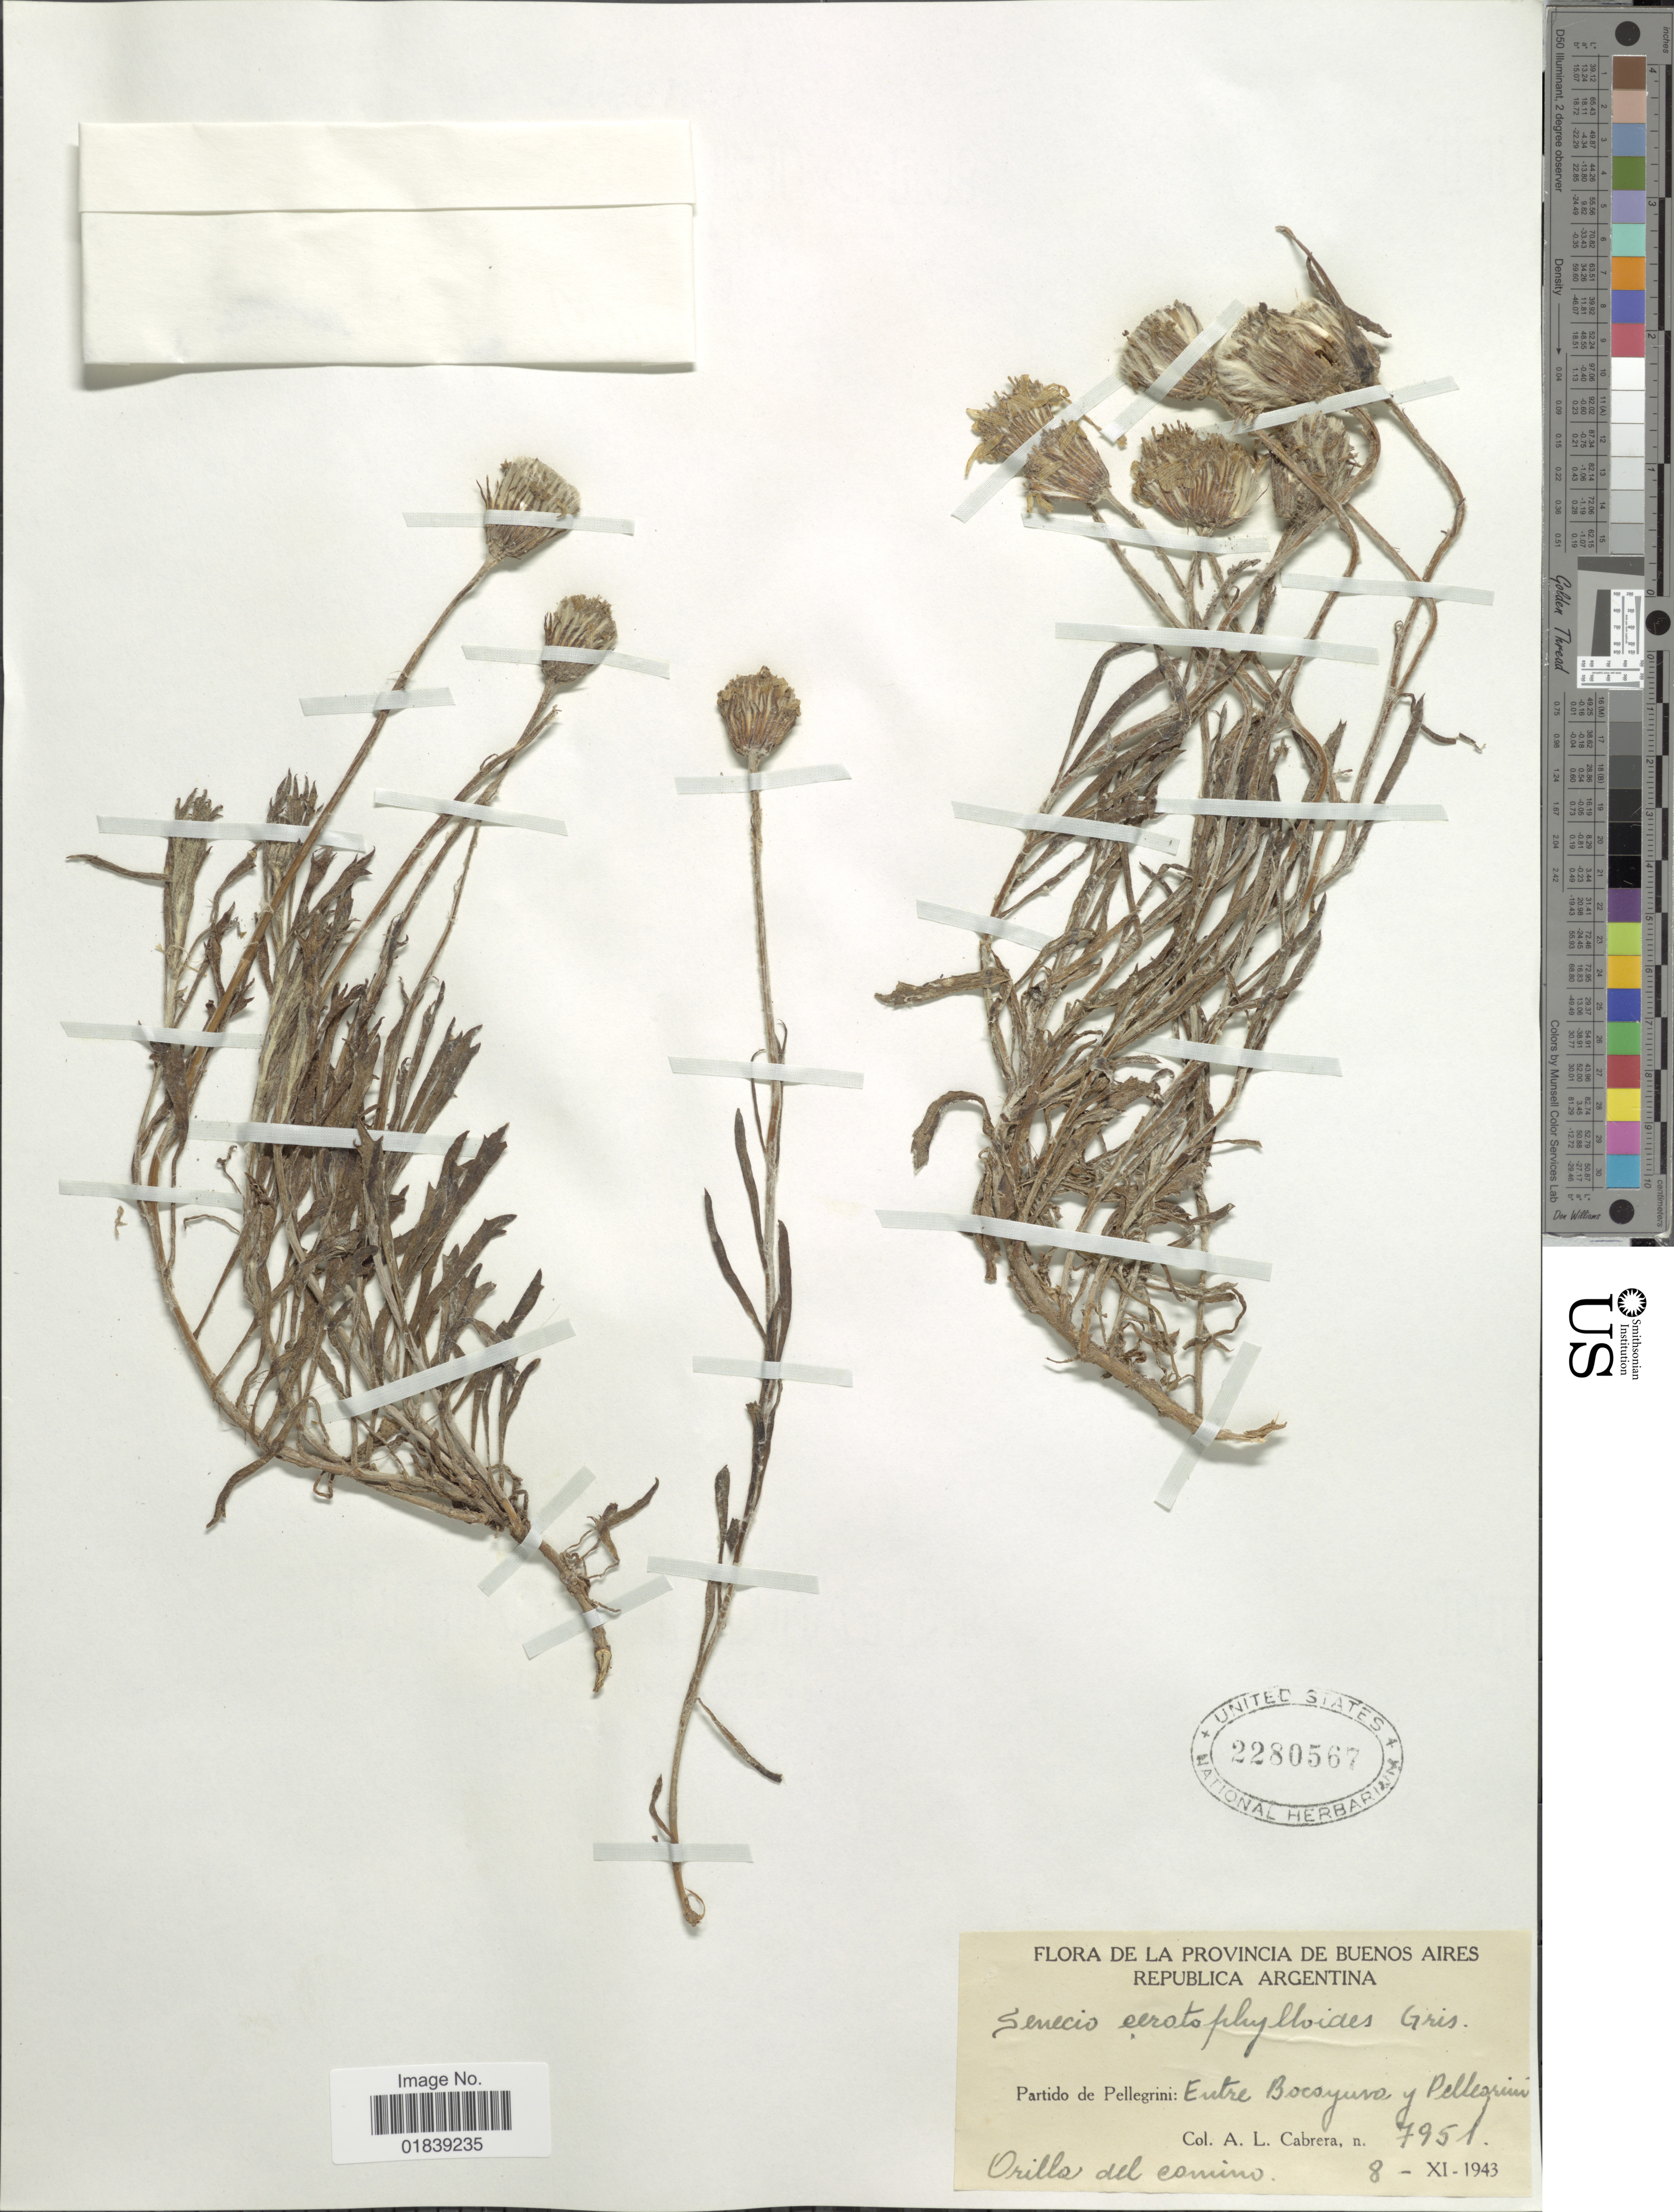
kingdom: Plantae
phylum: Tracheophyta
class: Magnoliopsida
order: Asterales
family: Asteraceae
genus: Senecio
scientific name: Senecio ceratophylloides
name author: Griseb.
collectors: A. L. Cabrera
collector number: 7951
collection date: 1943-11-08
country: Argentina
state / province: Buenos Aires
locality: Republica Argentina, Partido de Pellegrini, entre Bocoyuro y Pellegrini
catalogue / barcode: US 2280567